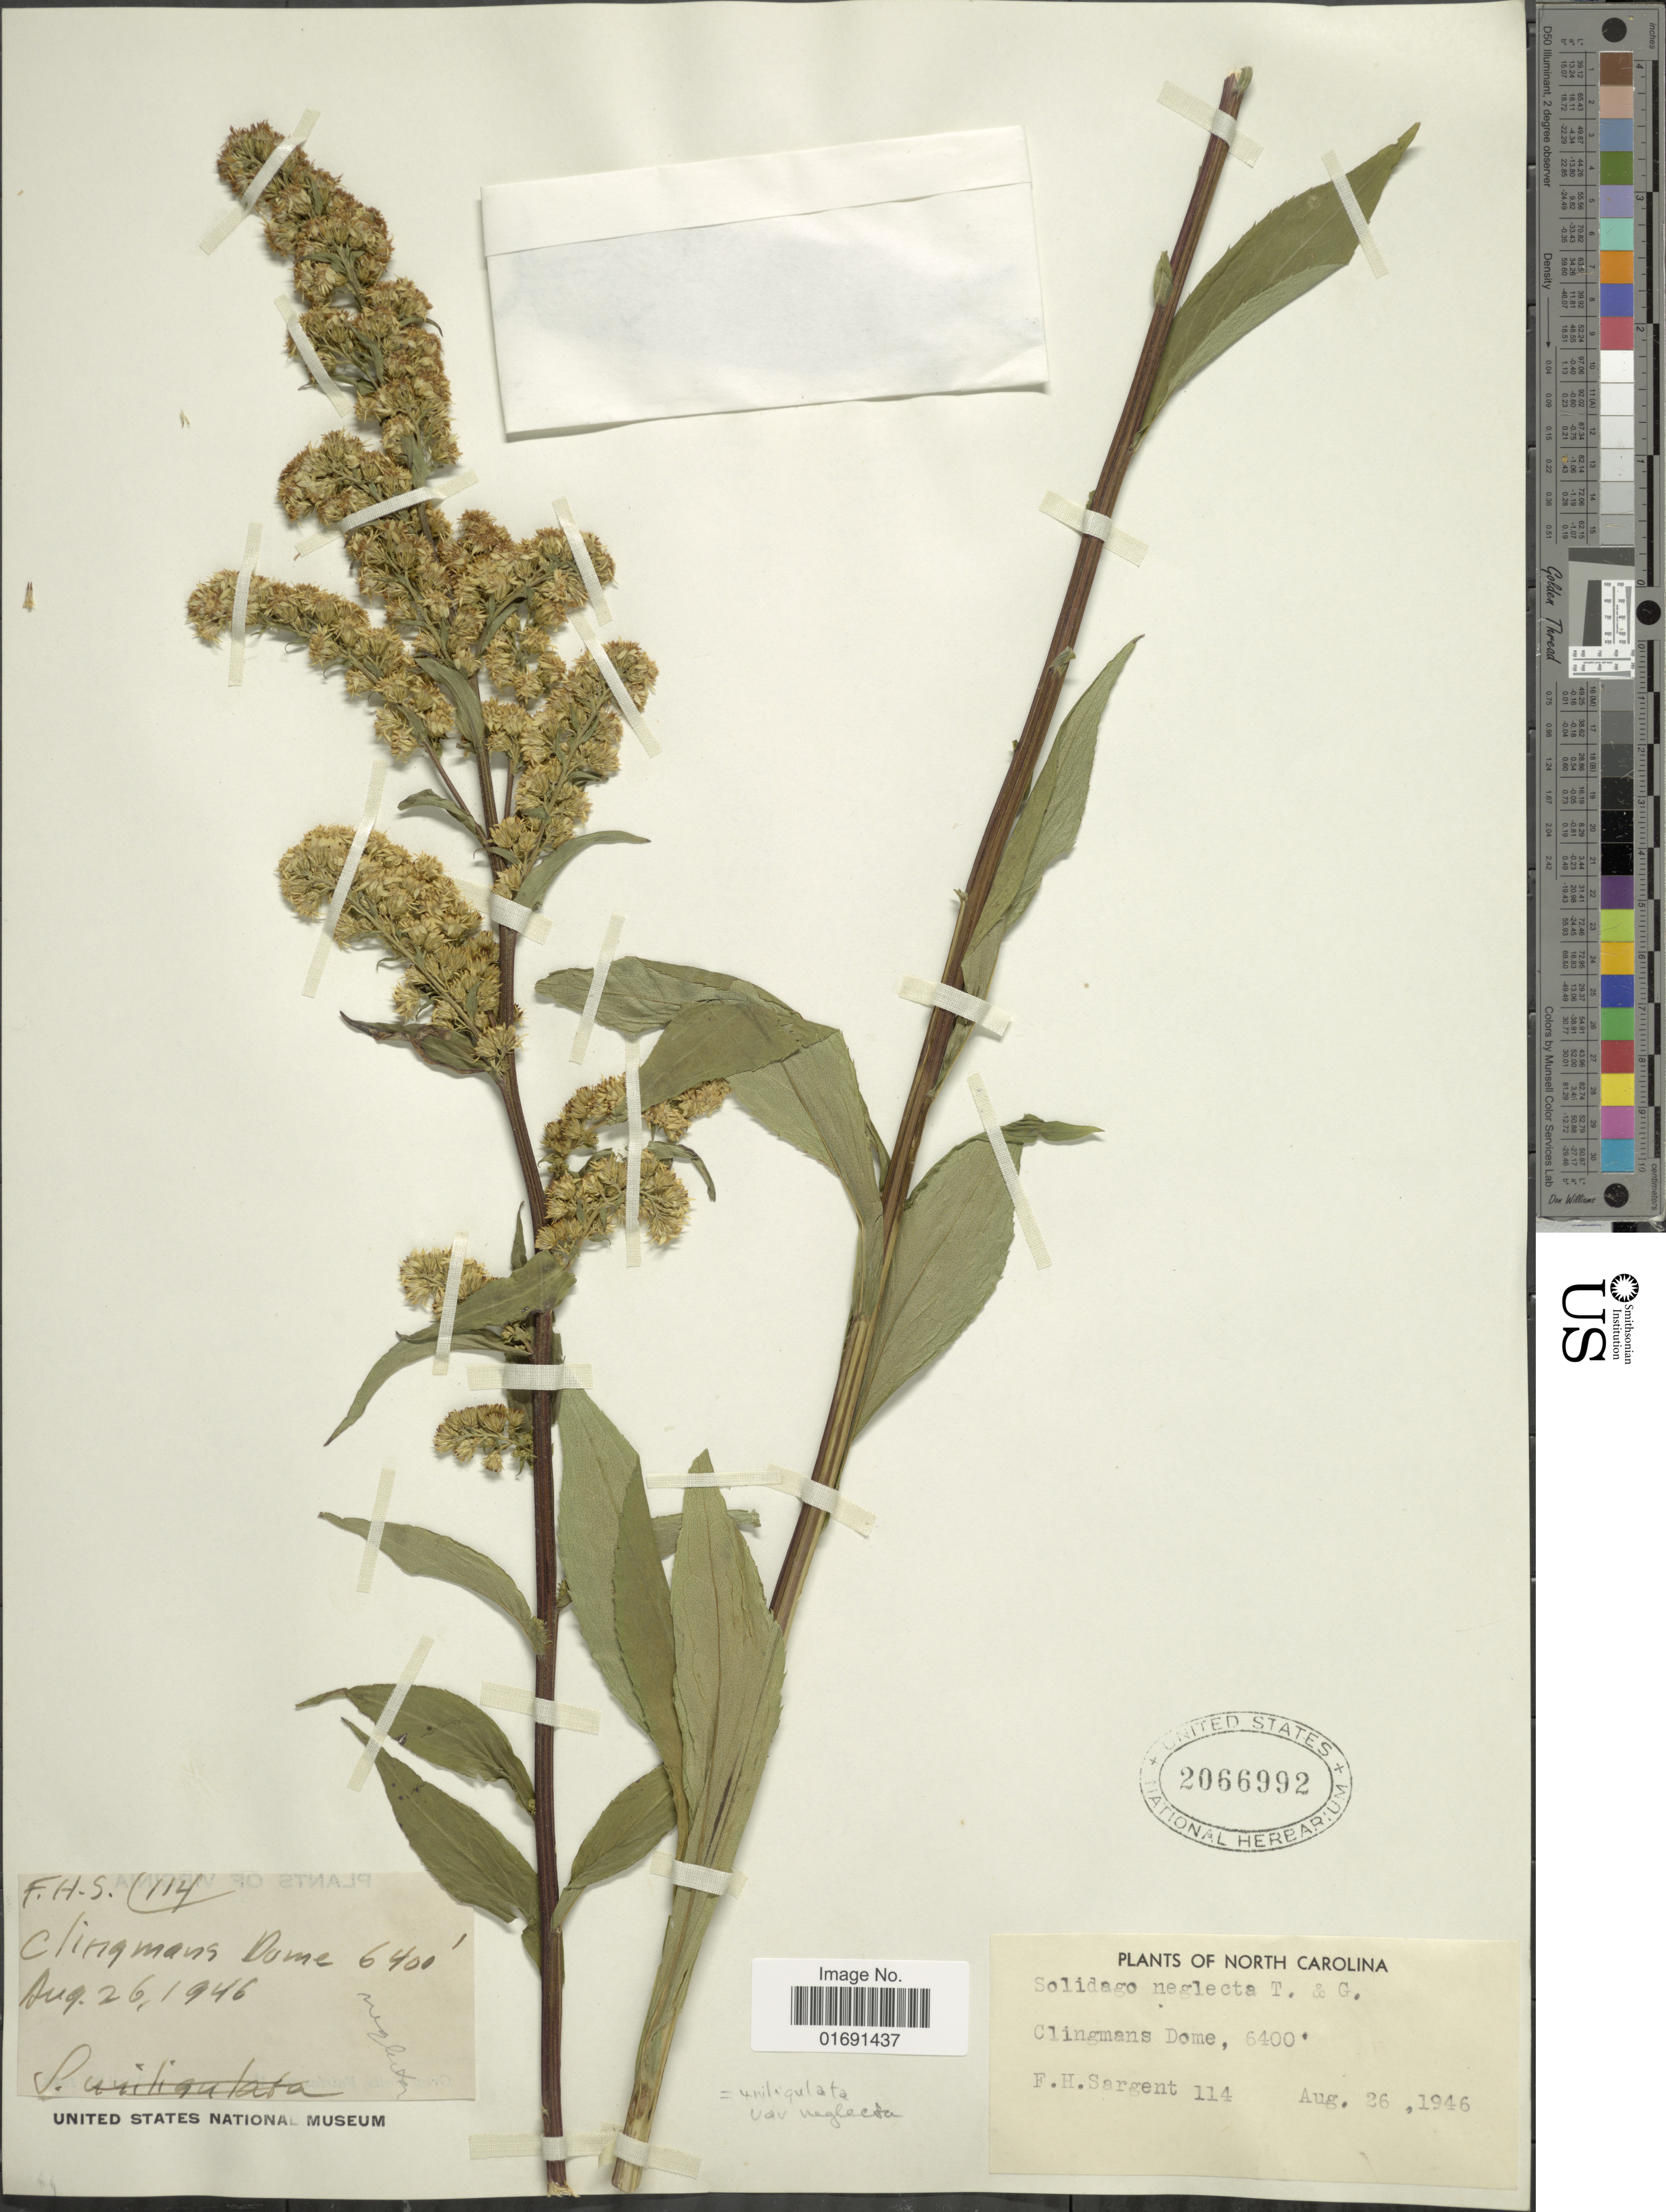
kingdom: Plantae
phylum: Tracheophyta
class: Magnoliopsida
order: Asterales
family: Asteraceae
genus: Solidago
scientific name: Solidago uniligulata var. neglecta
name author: Fernald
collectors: F. H. Sargent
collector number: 114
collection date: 1946-08-26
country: United States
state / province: North Carolina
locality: Clingmans Dome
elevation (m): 1951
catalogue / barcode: US 2066992